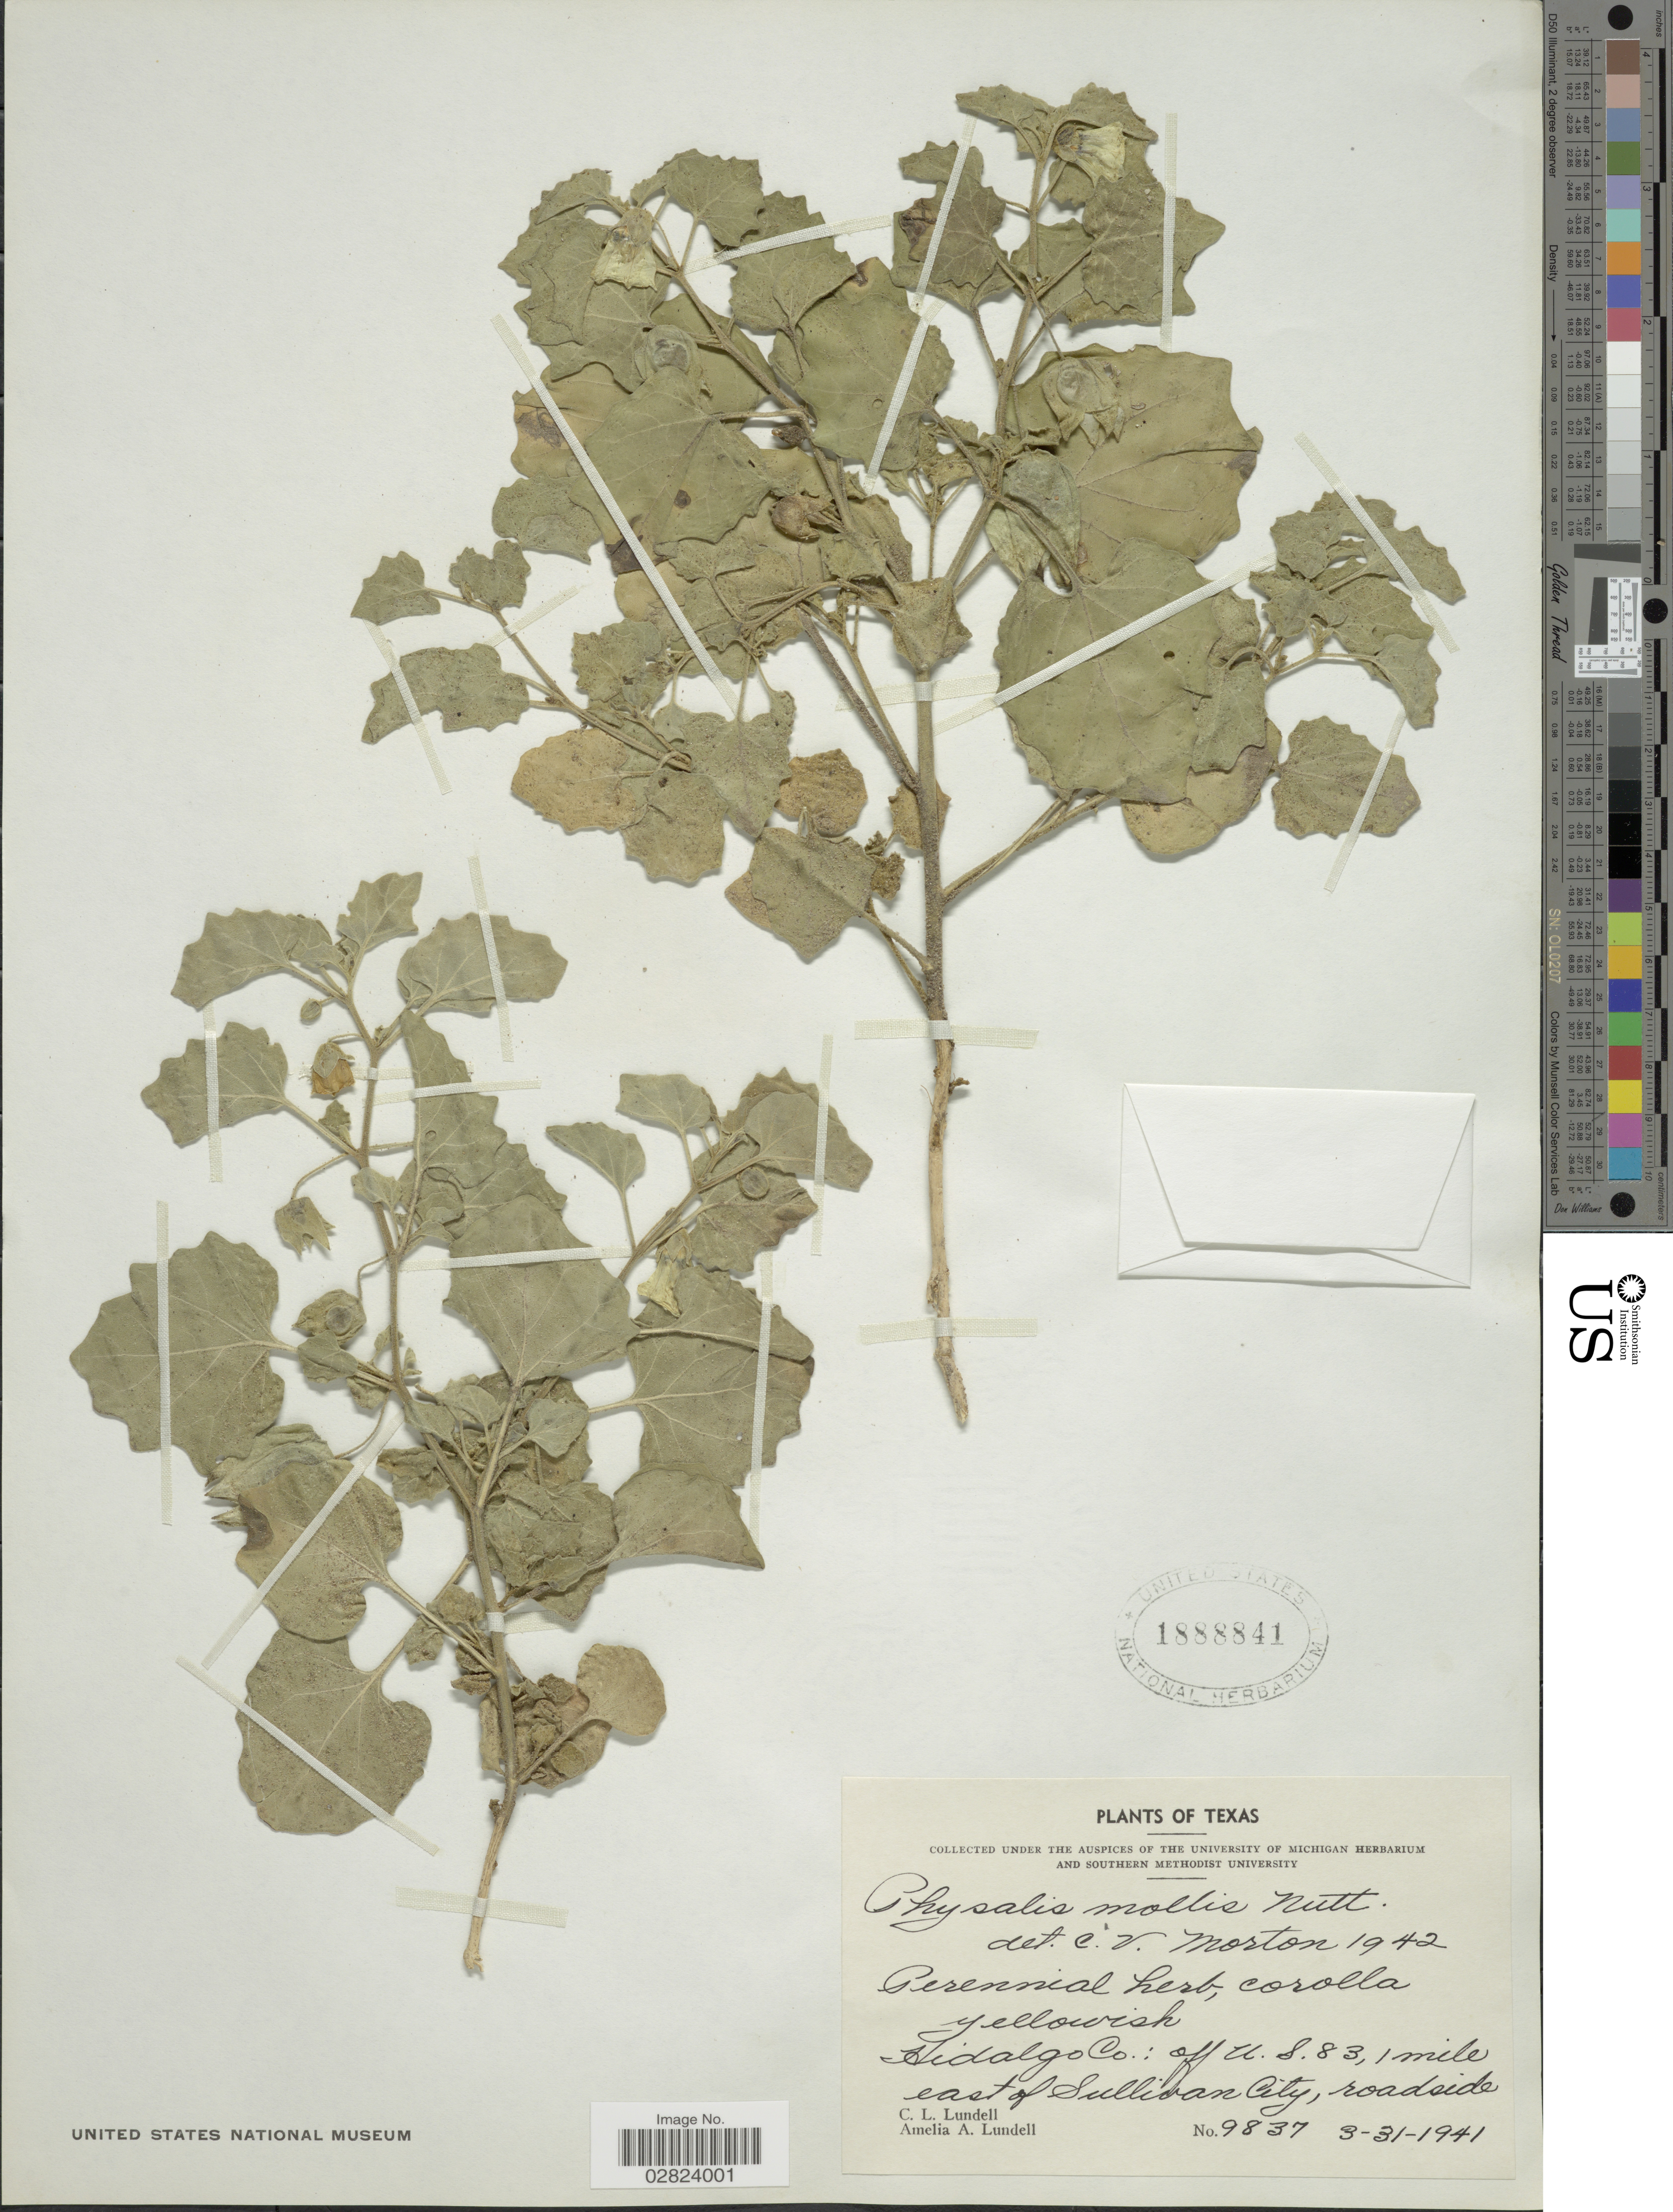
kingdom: Plantae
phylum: Tracheophyta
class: Magnoliopsida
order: Solanales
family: Solanaceae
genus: Physalis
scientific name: Physalis mollis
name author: Nutt.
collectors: C. L. Lundell & A. A. Lundell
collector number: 9837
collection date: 1941-03-31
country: United States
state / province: Texas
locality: Hidalgo Co.: off U.S. 83, 1 mile east of Sullivan City, roadside.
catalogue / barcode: US 1888841